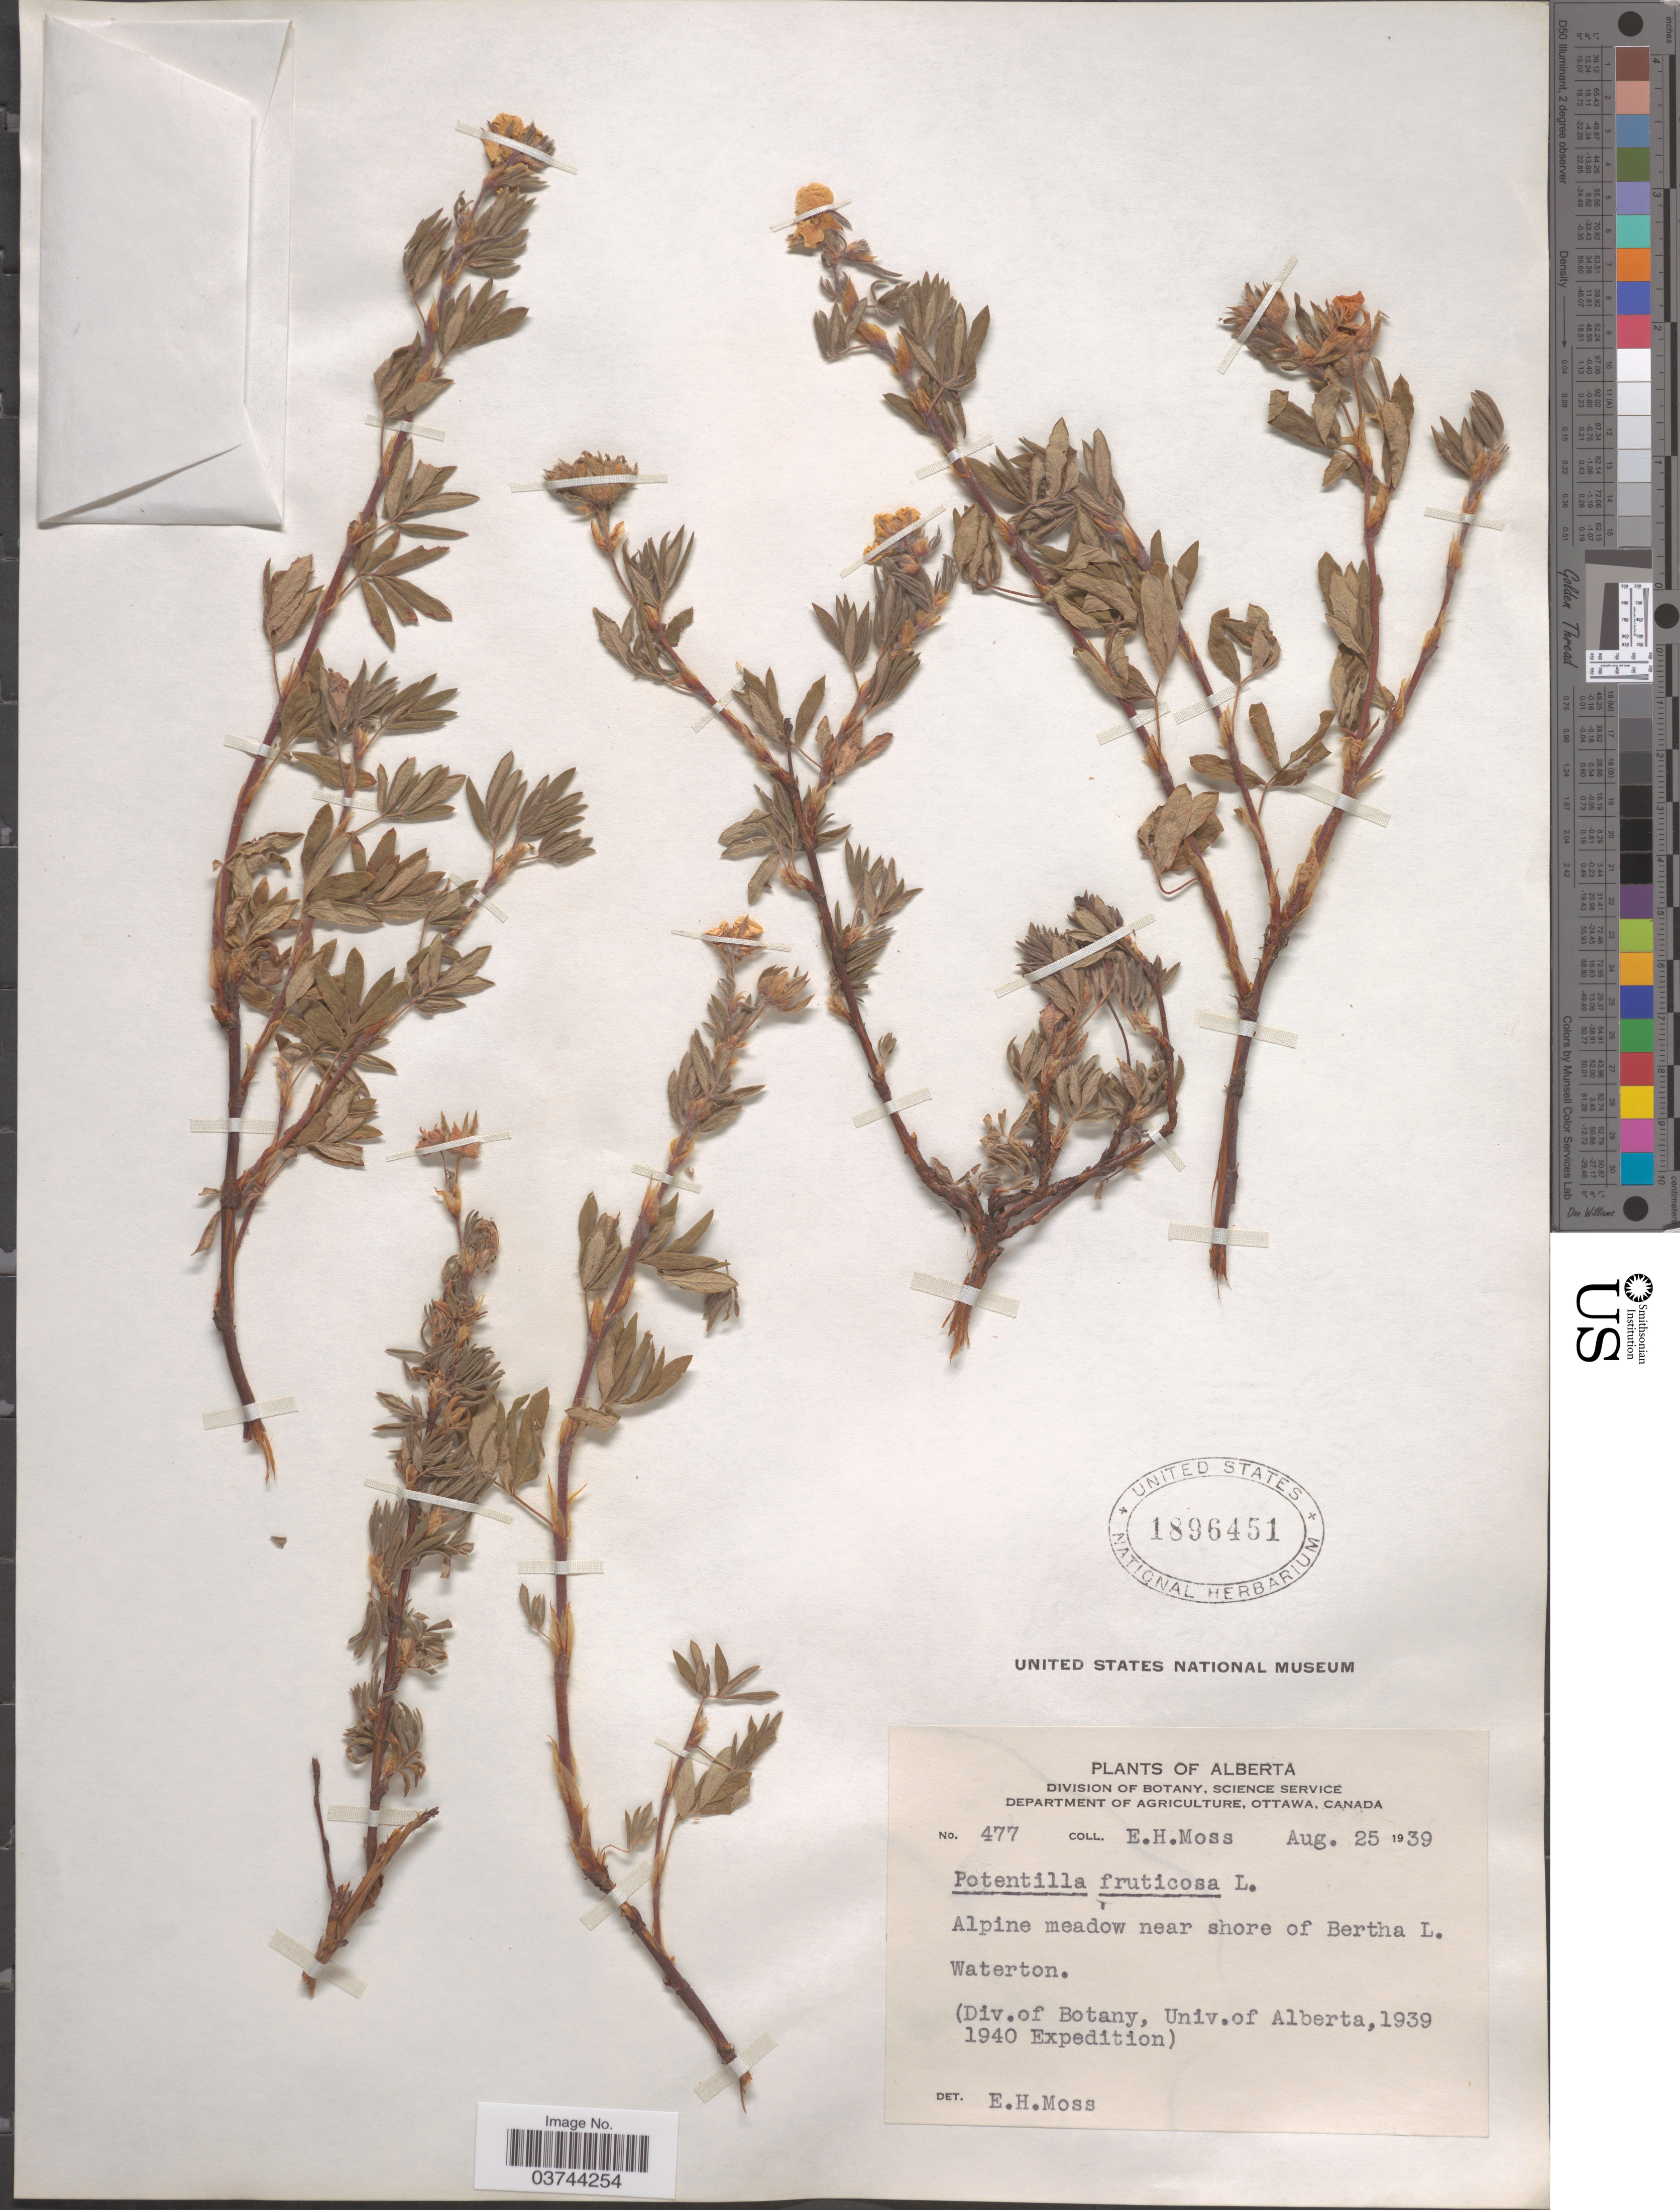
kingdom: Plantae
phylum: Tracheophyta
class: Magnoliopsida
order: Rosales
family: Rosaceae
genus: Dasiphora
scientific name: Dasiphora fruticosa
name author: (L.) Rydb.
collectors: E. Moss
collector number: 477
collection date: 1939-08-25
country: Canada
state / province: Alberta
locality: Alpine meadow near shore of Bertha L. Waterton.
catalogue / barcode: US 1896451